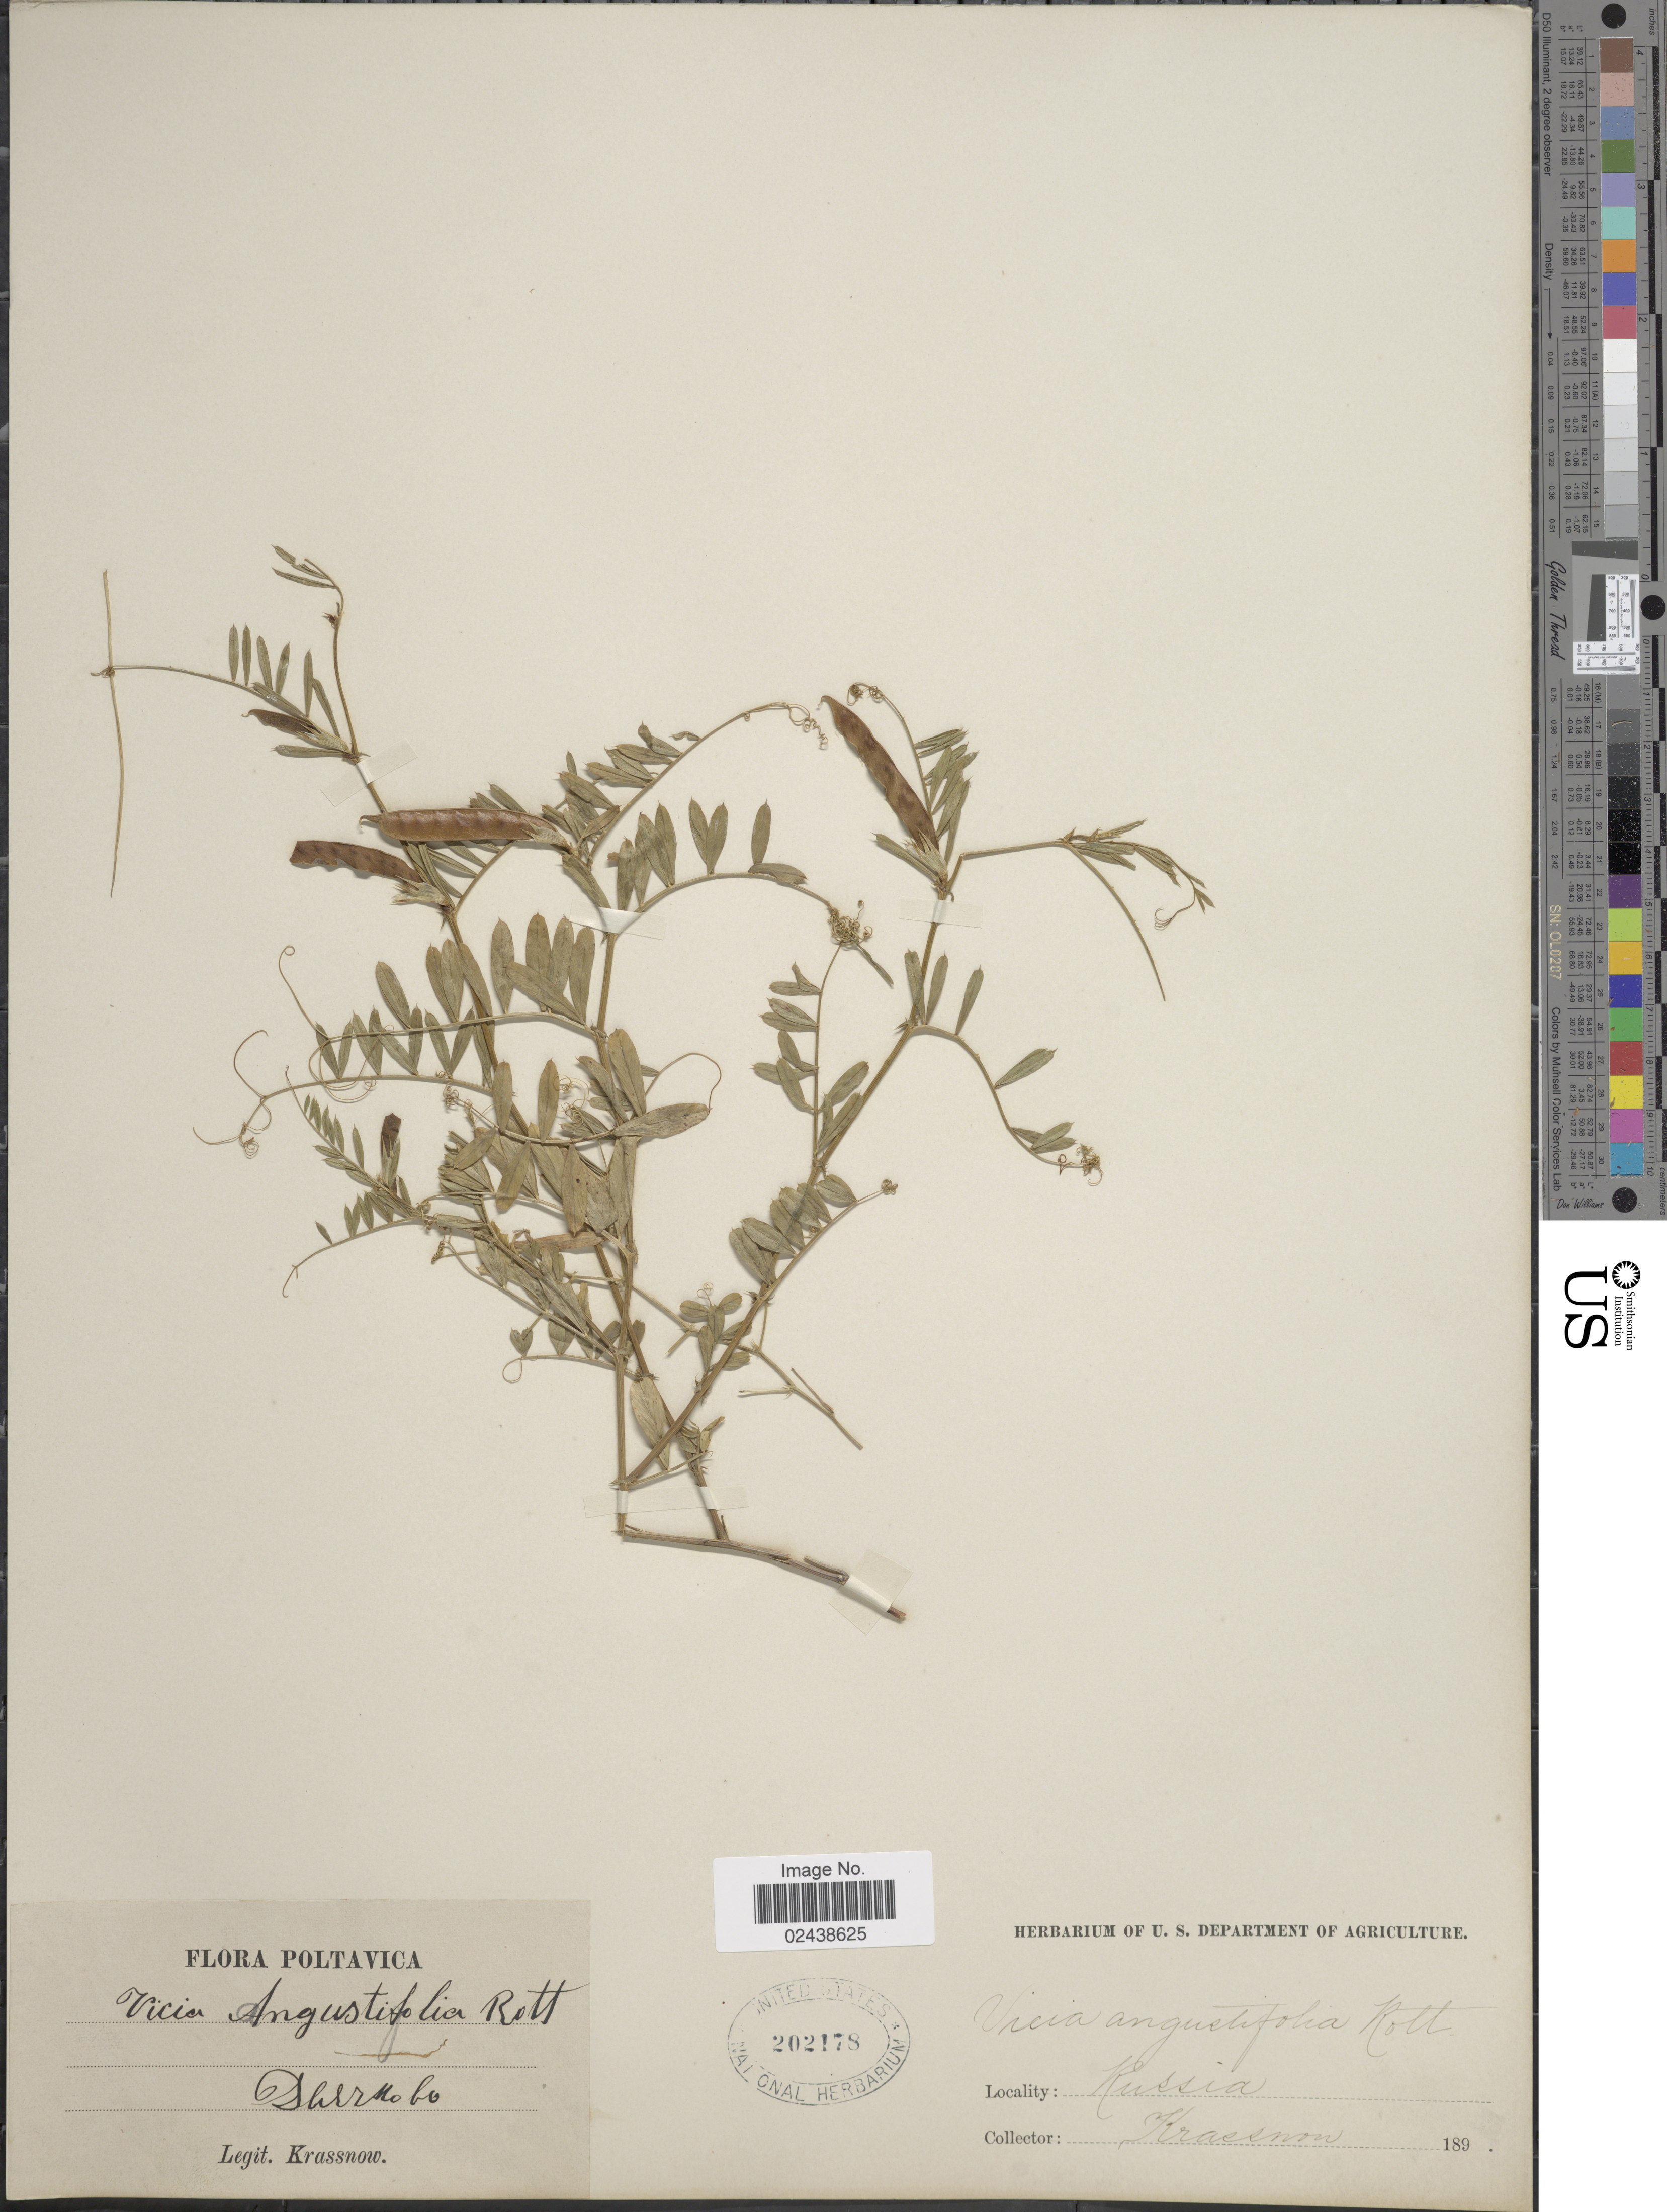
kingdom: Plantae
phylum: Tracheophyta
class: Magnoliopsida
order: Fabales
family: Fabaceae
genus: Vicia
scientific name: Vicia angustifolia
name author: L.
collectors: -. Krassnow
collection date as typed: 189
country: Ukraine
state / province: Poltava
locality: Dyachkovo.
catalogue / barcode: US 202178